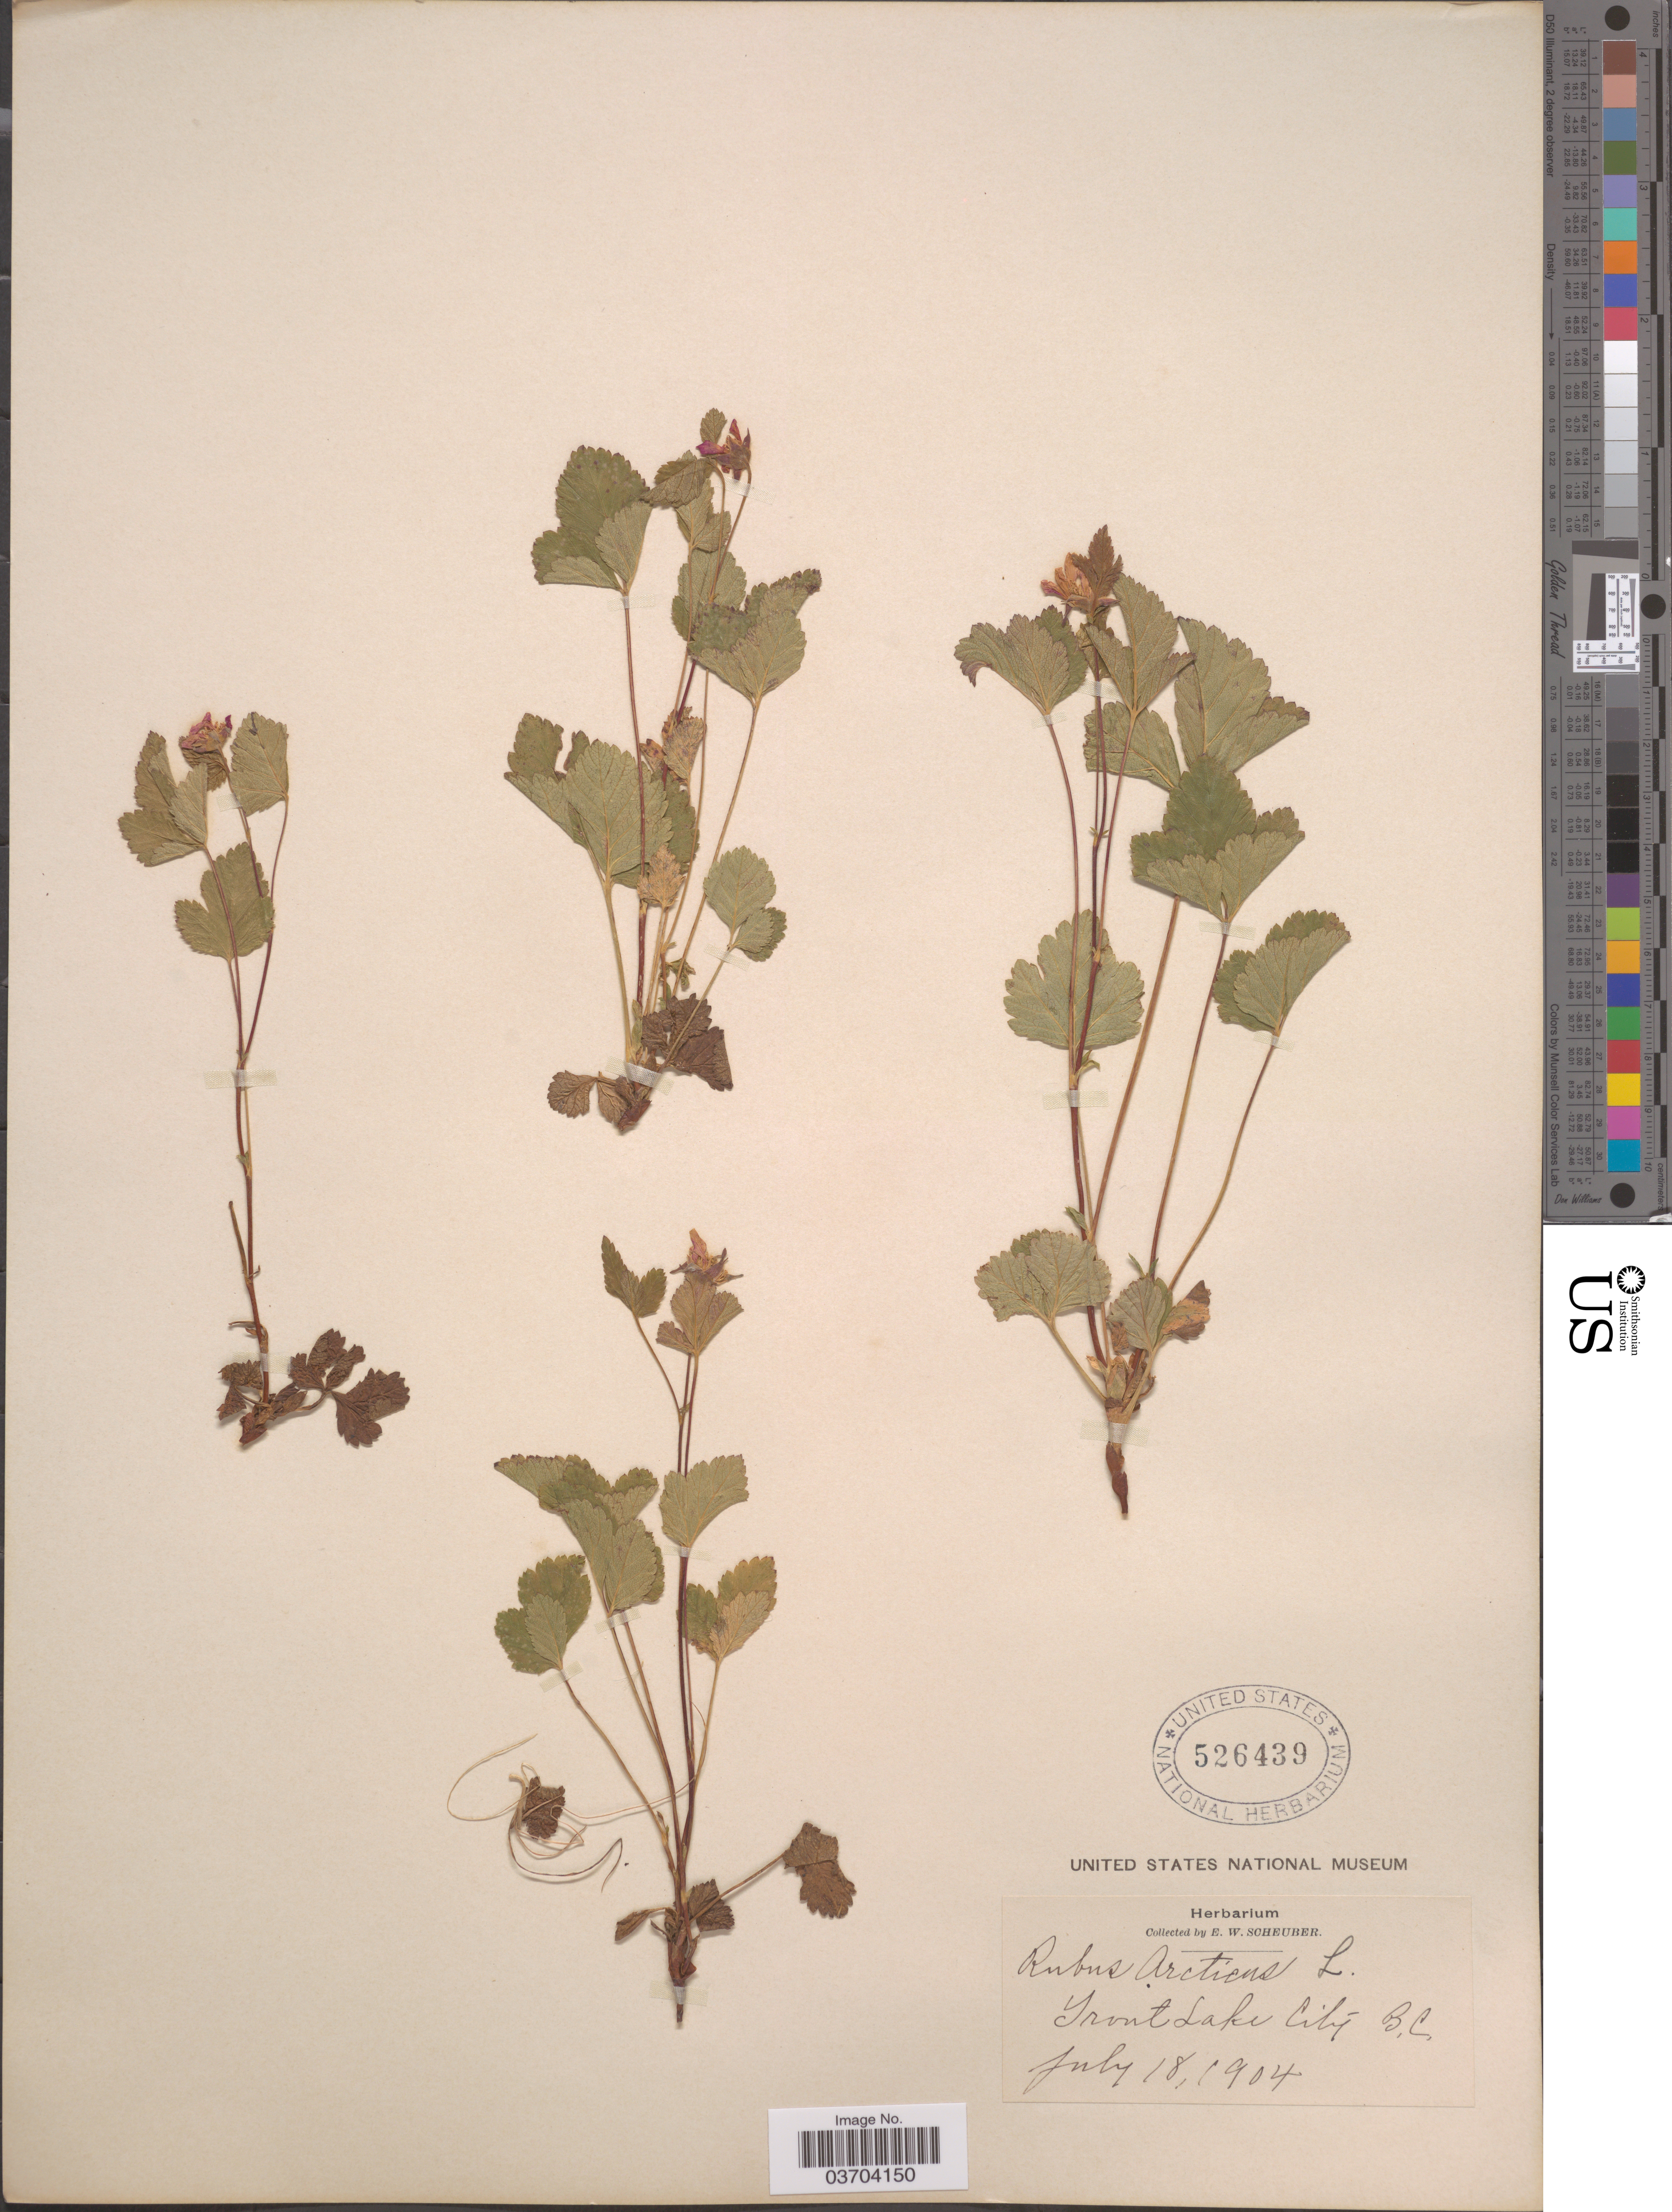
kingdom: Plantae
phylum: Tracheophyta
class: Magnoliopsida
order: Rosales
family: Rosaceae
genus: Rubus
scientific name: Rubus arcticus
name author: L.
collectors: E. Scheuber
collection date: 1904-07-18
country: Canada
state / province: British Columbia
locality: Trout Lake City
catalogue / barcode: US 526439